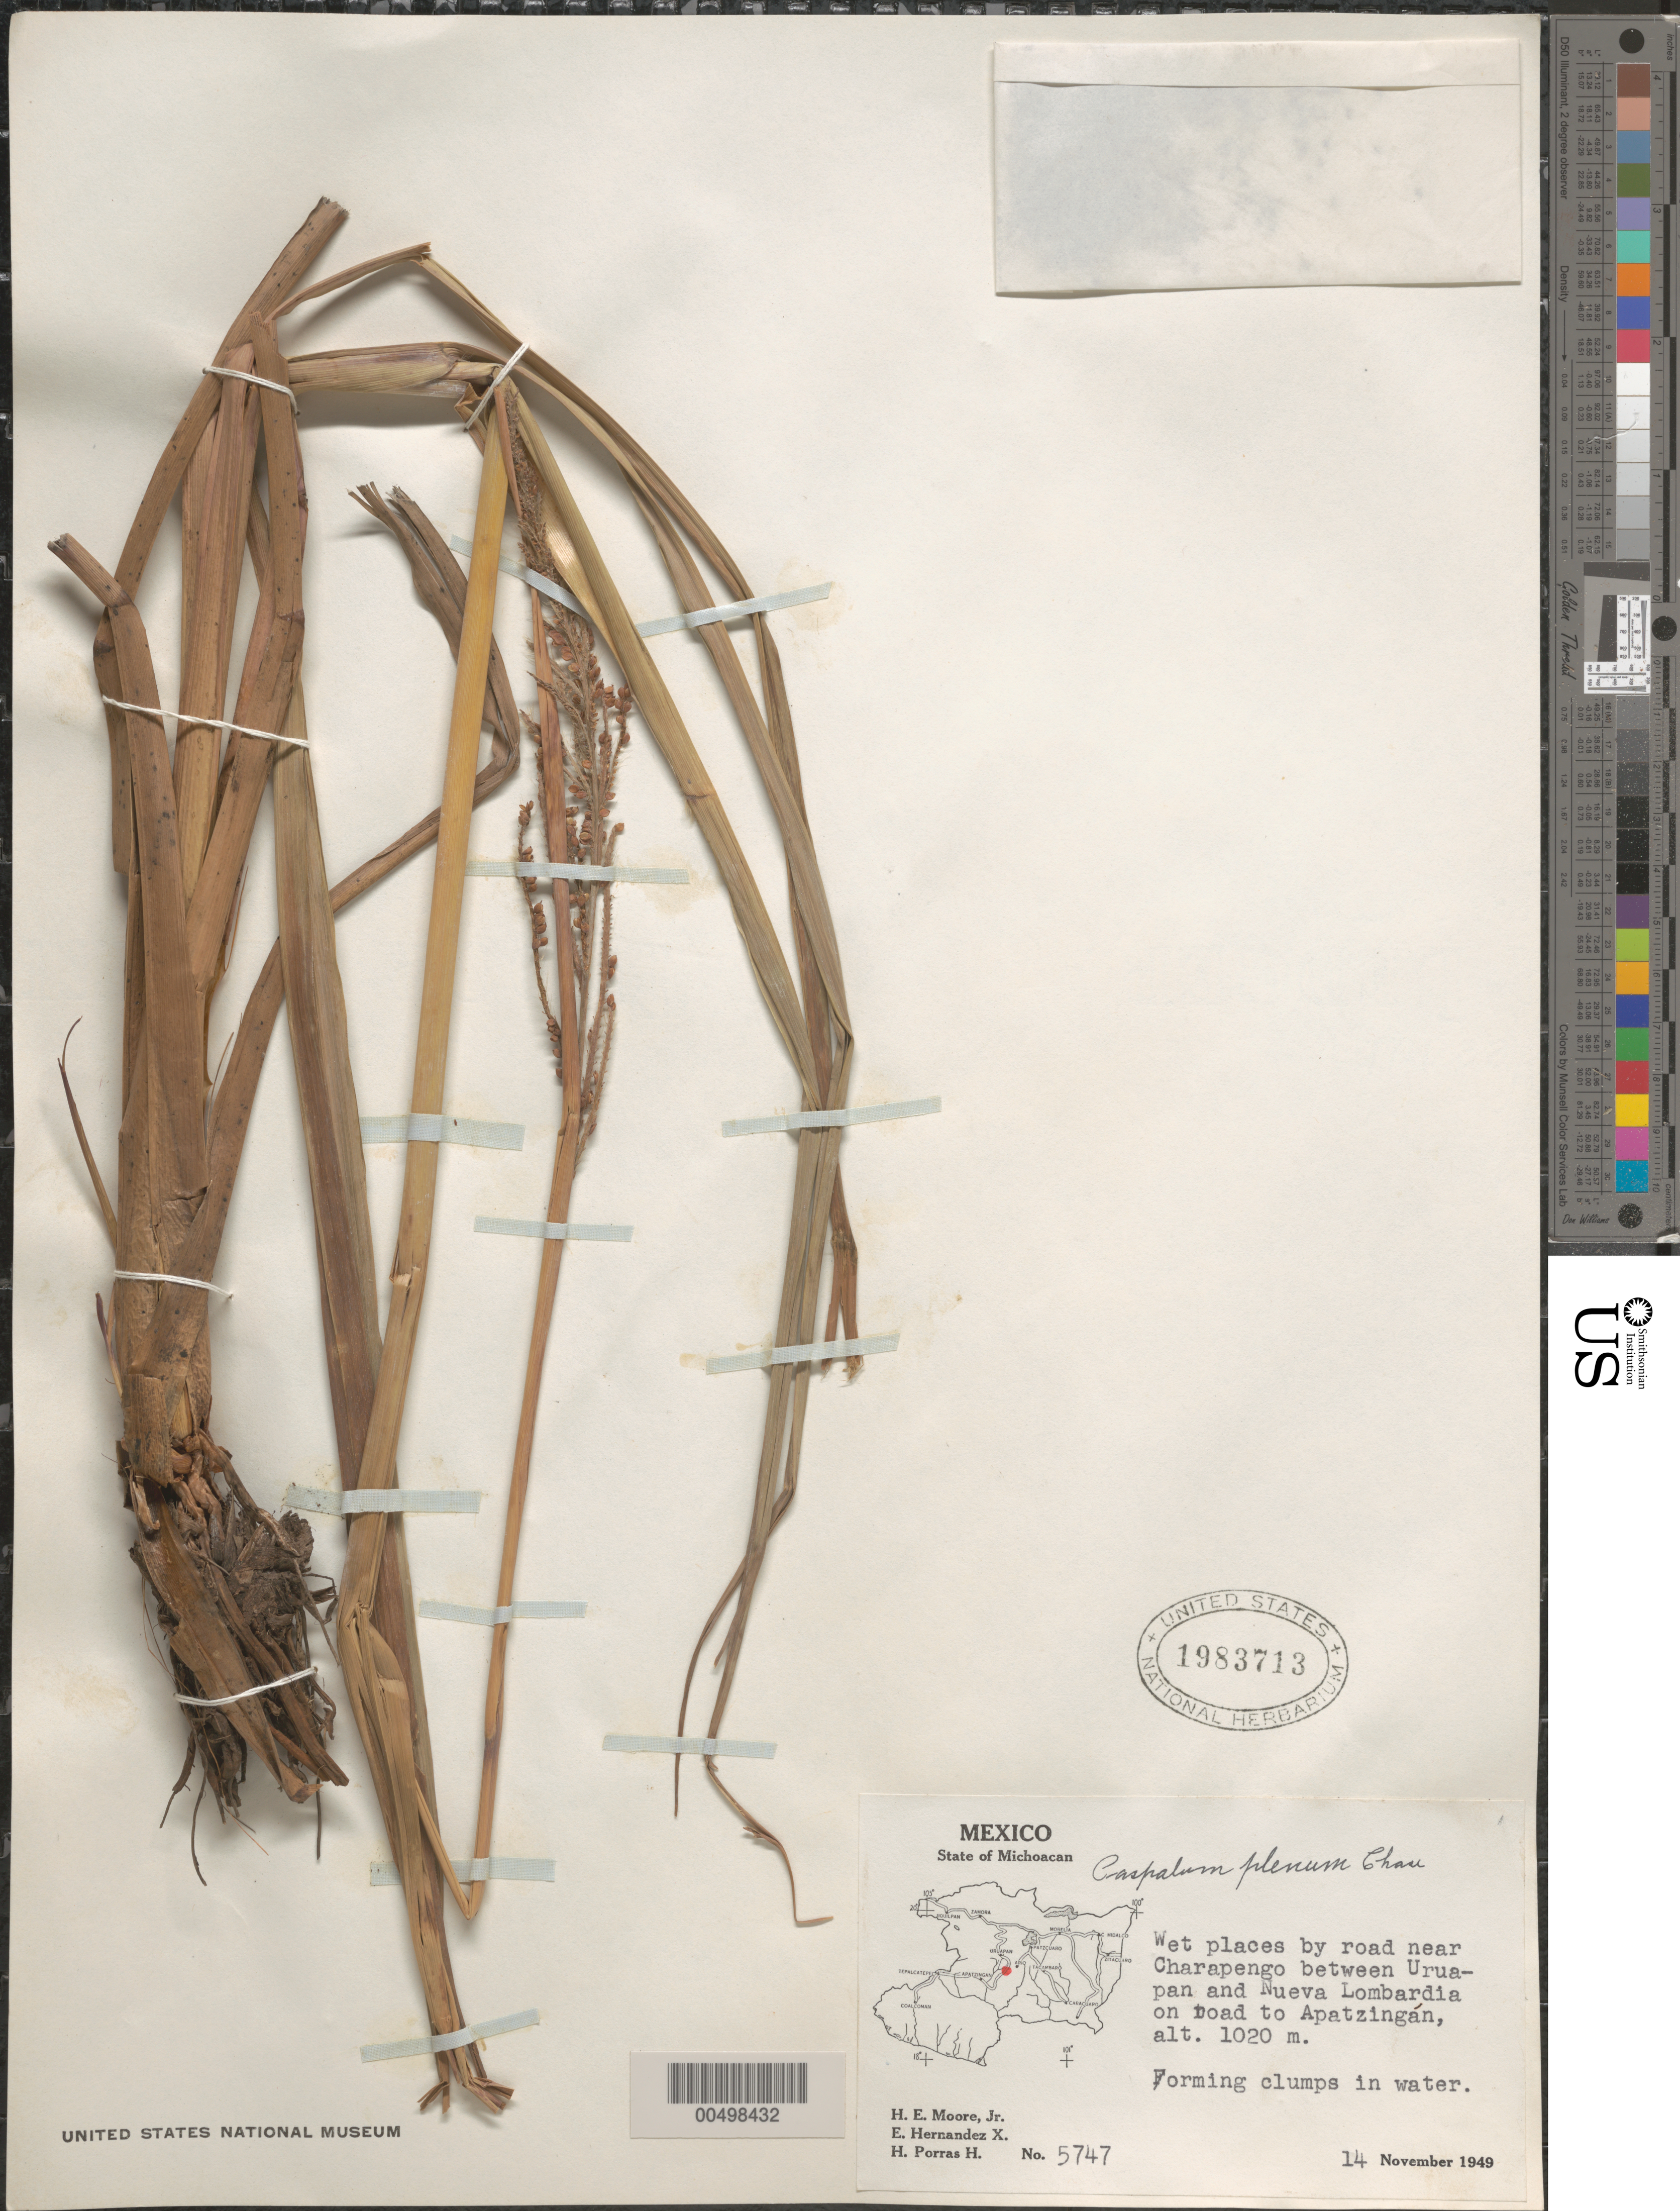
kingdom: Plantae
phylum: Tracheophyta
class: Liliopsida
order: Poales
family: Poaceae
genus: Paspalum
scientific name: Paspalum plenum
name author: Chase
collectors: H. E. Moore, E. I. Hernández-X. & H. Porras-H.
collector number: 5747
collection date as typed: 14 Nov 1949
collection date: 1949-11-14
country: Mexico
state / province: Michoacán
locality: By rd near Charapengo between Uruapan & Nueva Lomardia on rd to Apatzingán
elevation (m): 1020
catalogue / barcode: US 1983713